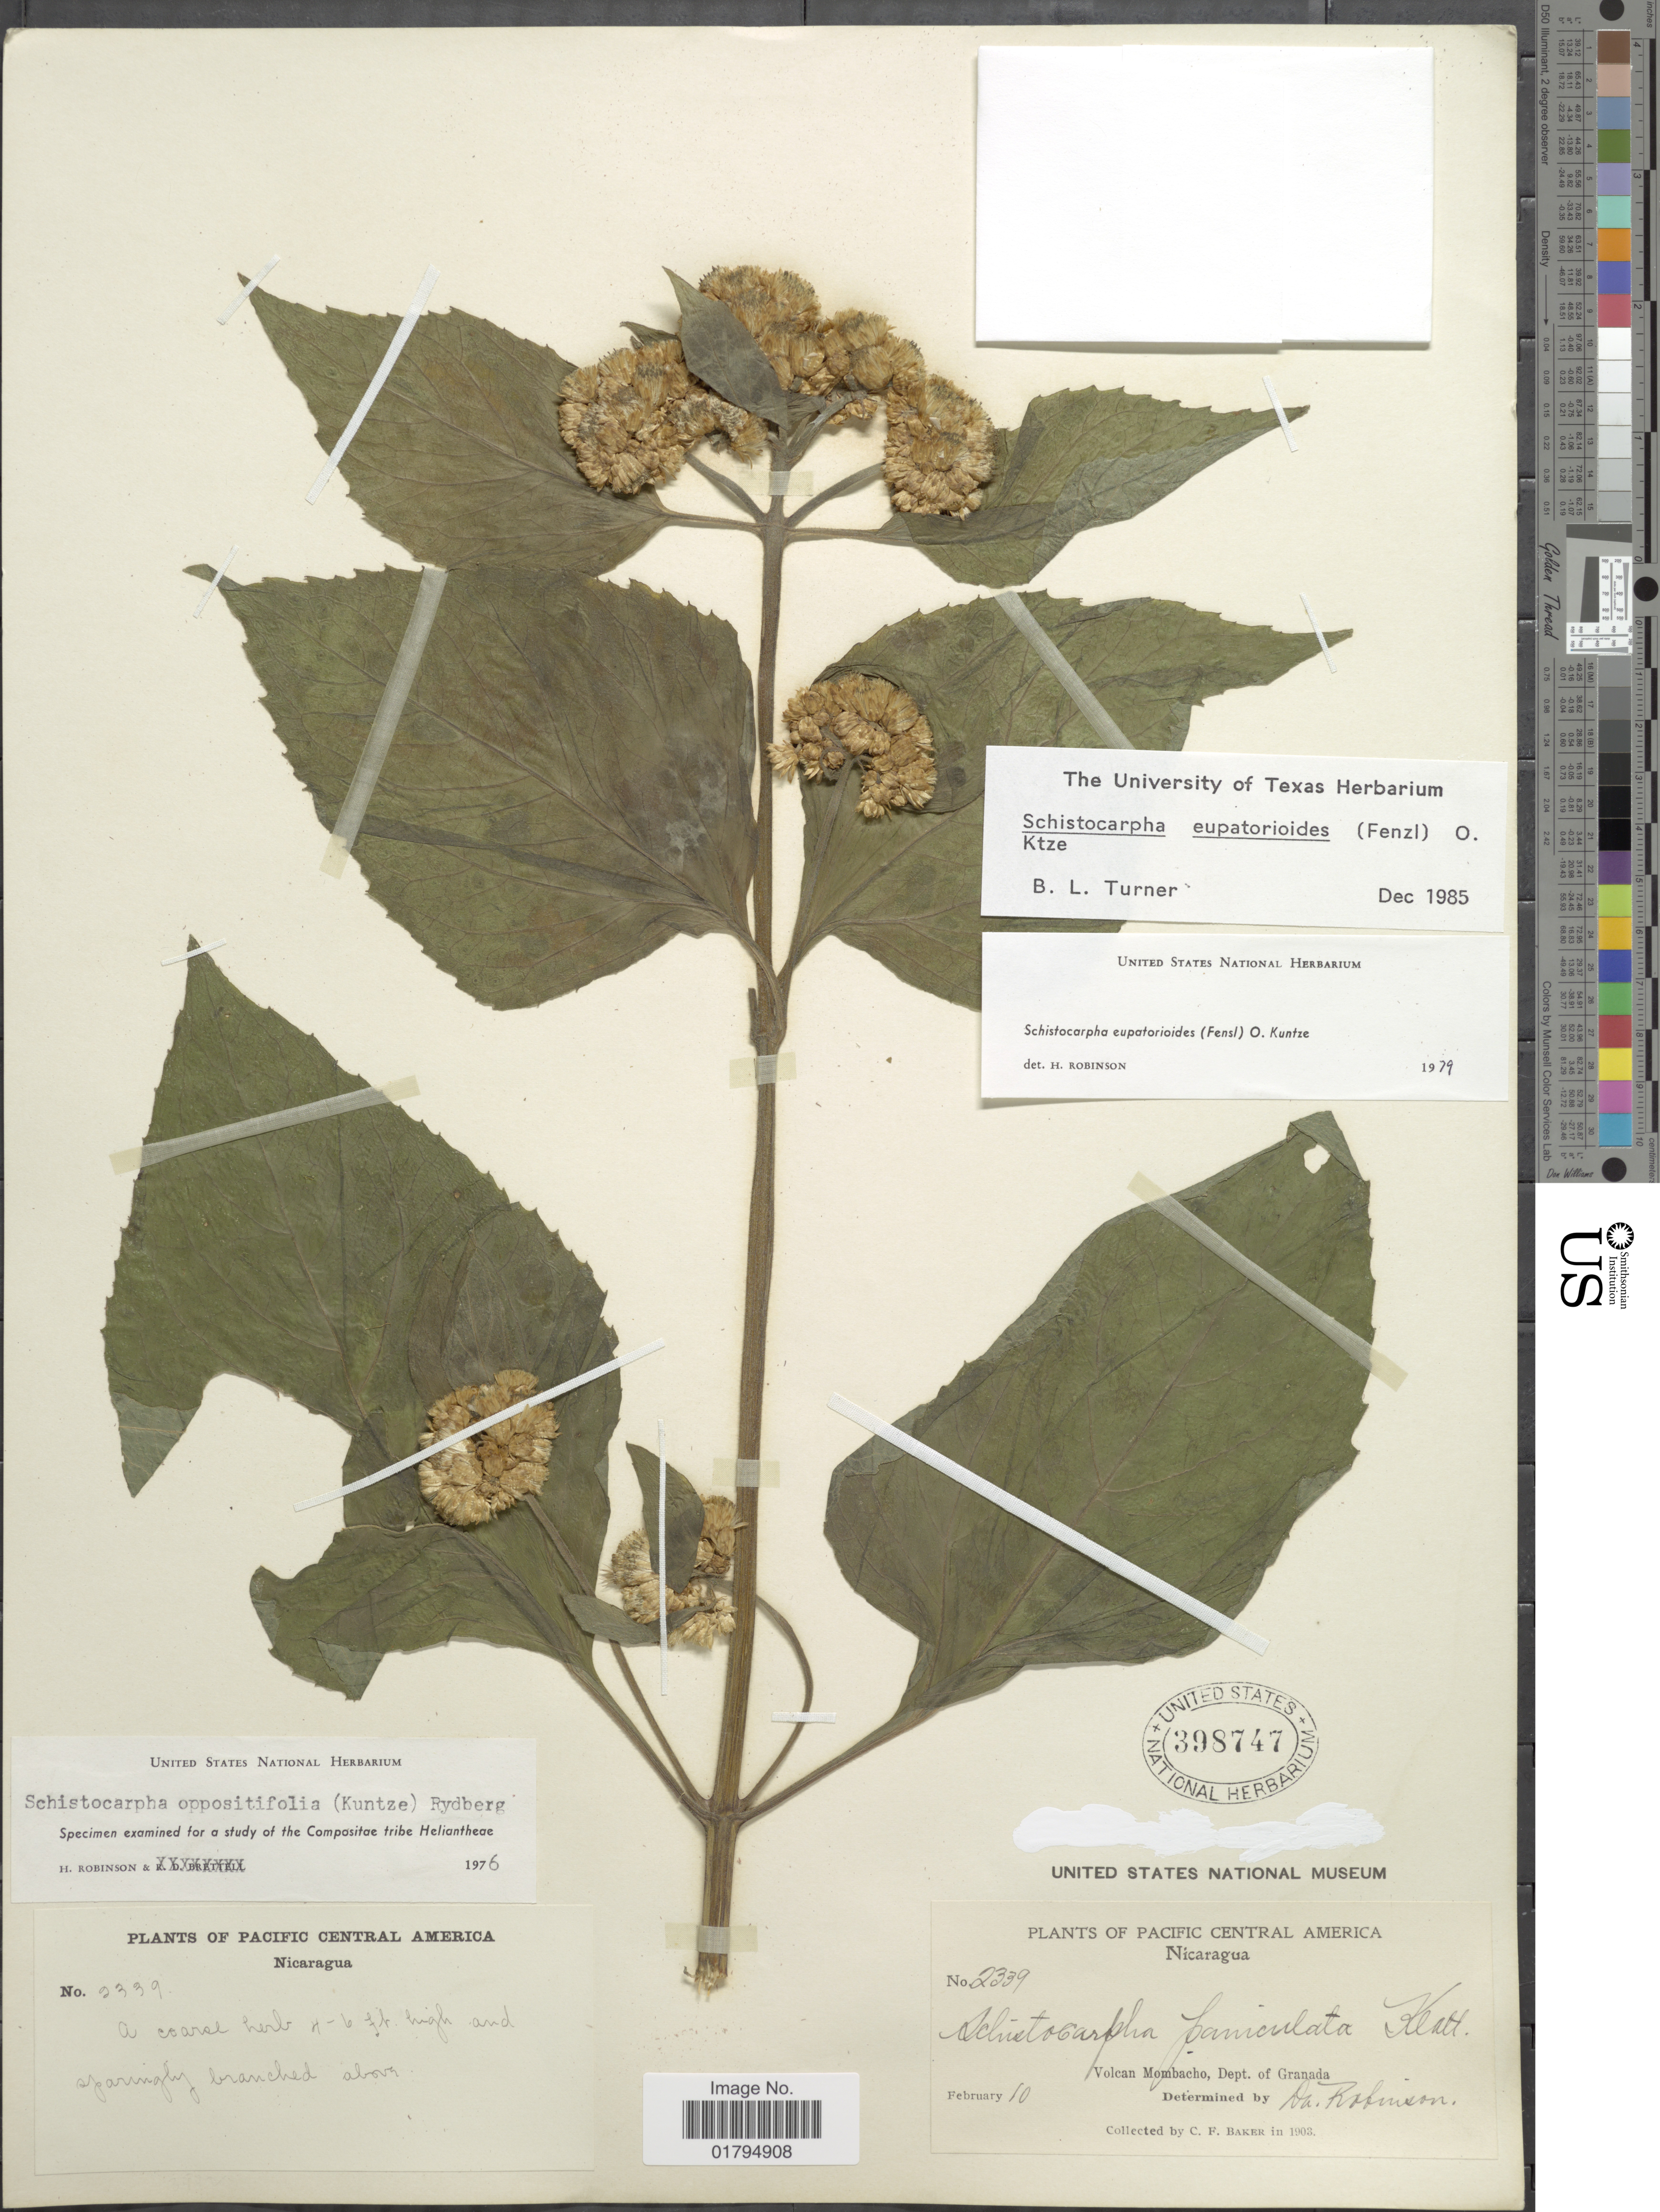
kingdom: Plantae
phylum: Tracheophyta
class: Magnoliopsida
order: Asterales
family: Asteraceae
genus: Schistocarpha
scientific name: Schistocarpha eupatorioides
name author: (Fenzl) Kuntze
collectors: C. F. Baker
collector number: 2339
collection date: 1903-02-10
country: Nicaragua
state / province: Granada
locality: Volcan Mombacho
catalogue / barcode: US 398747